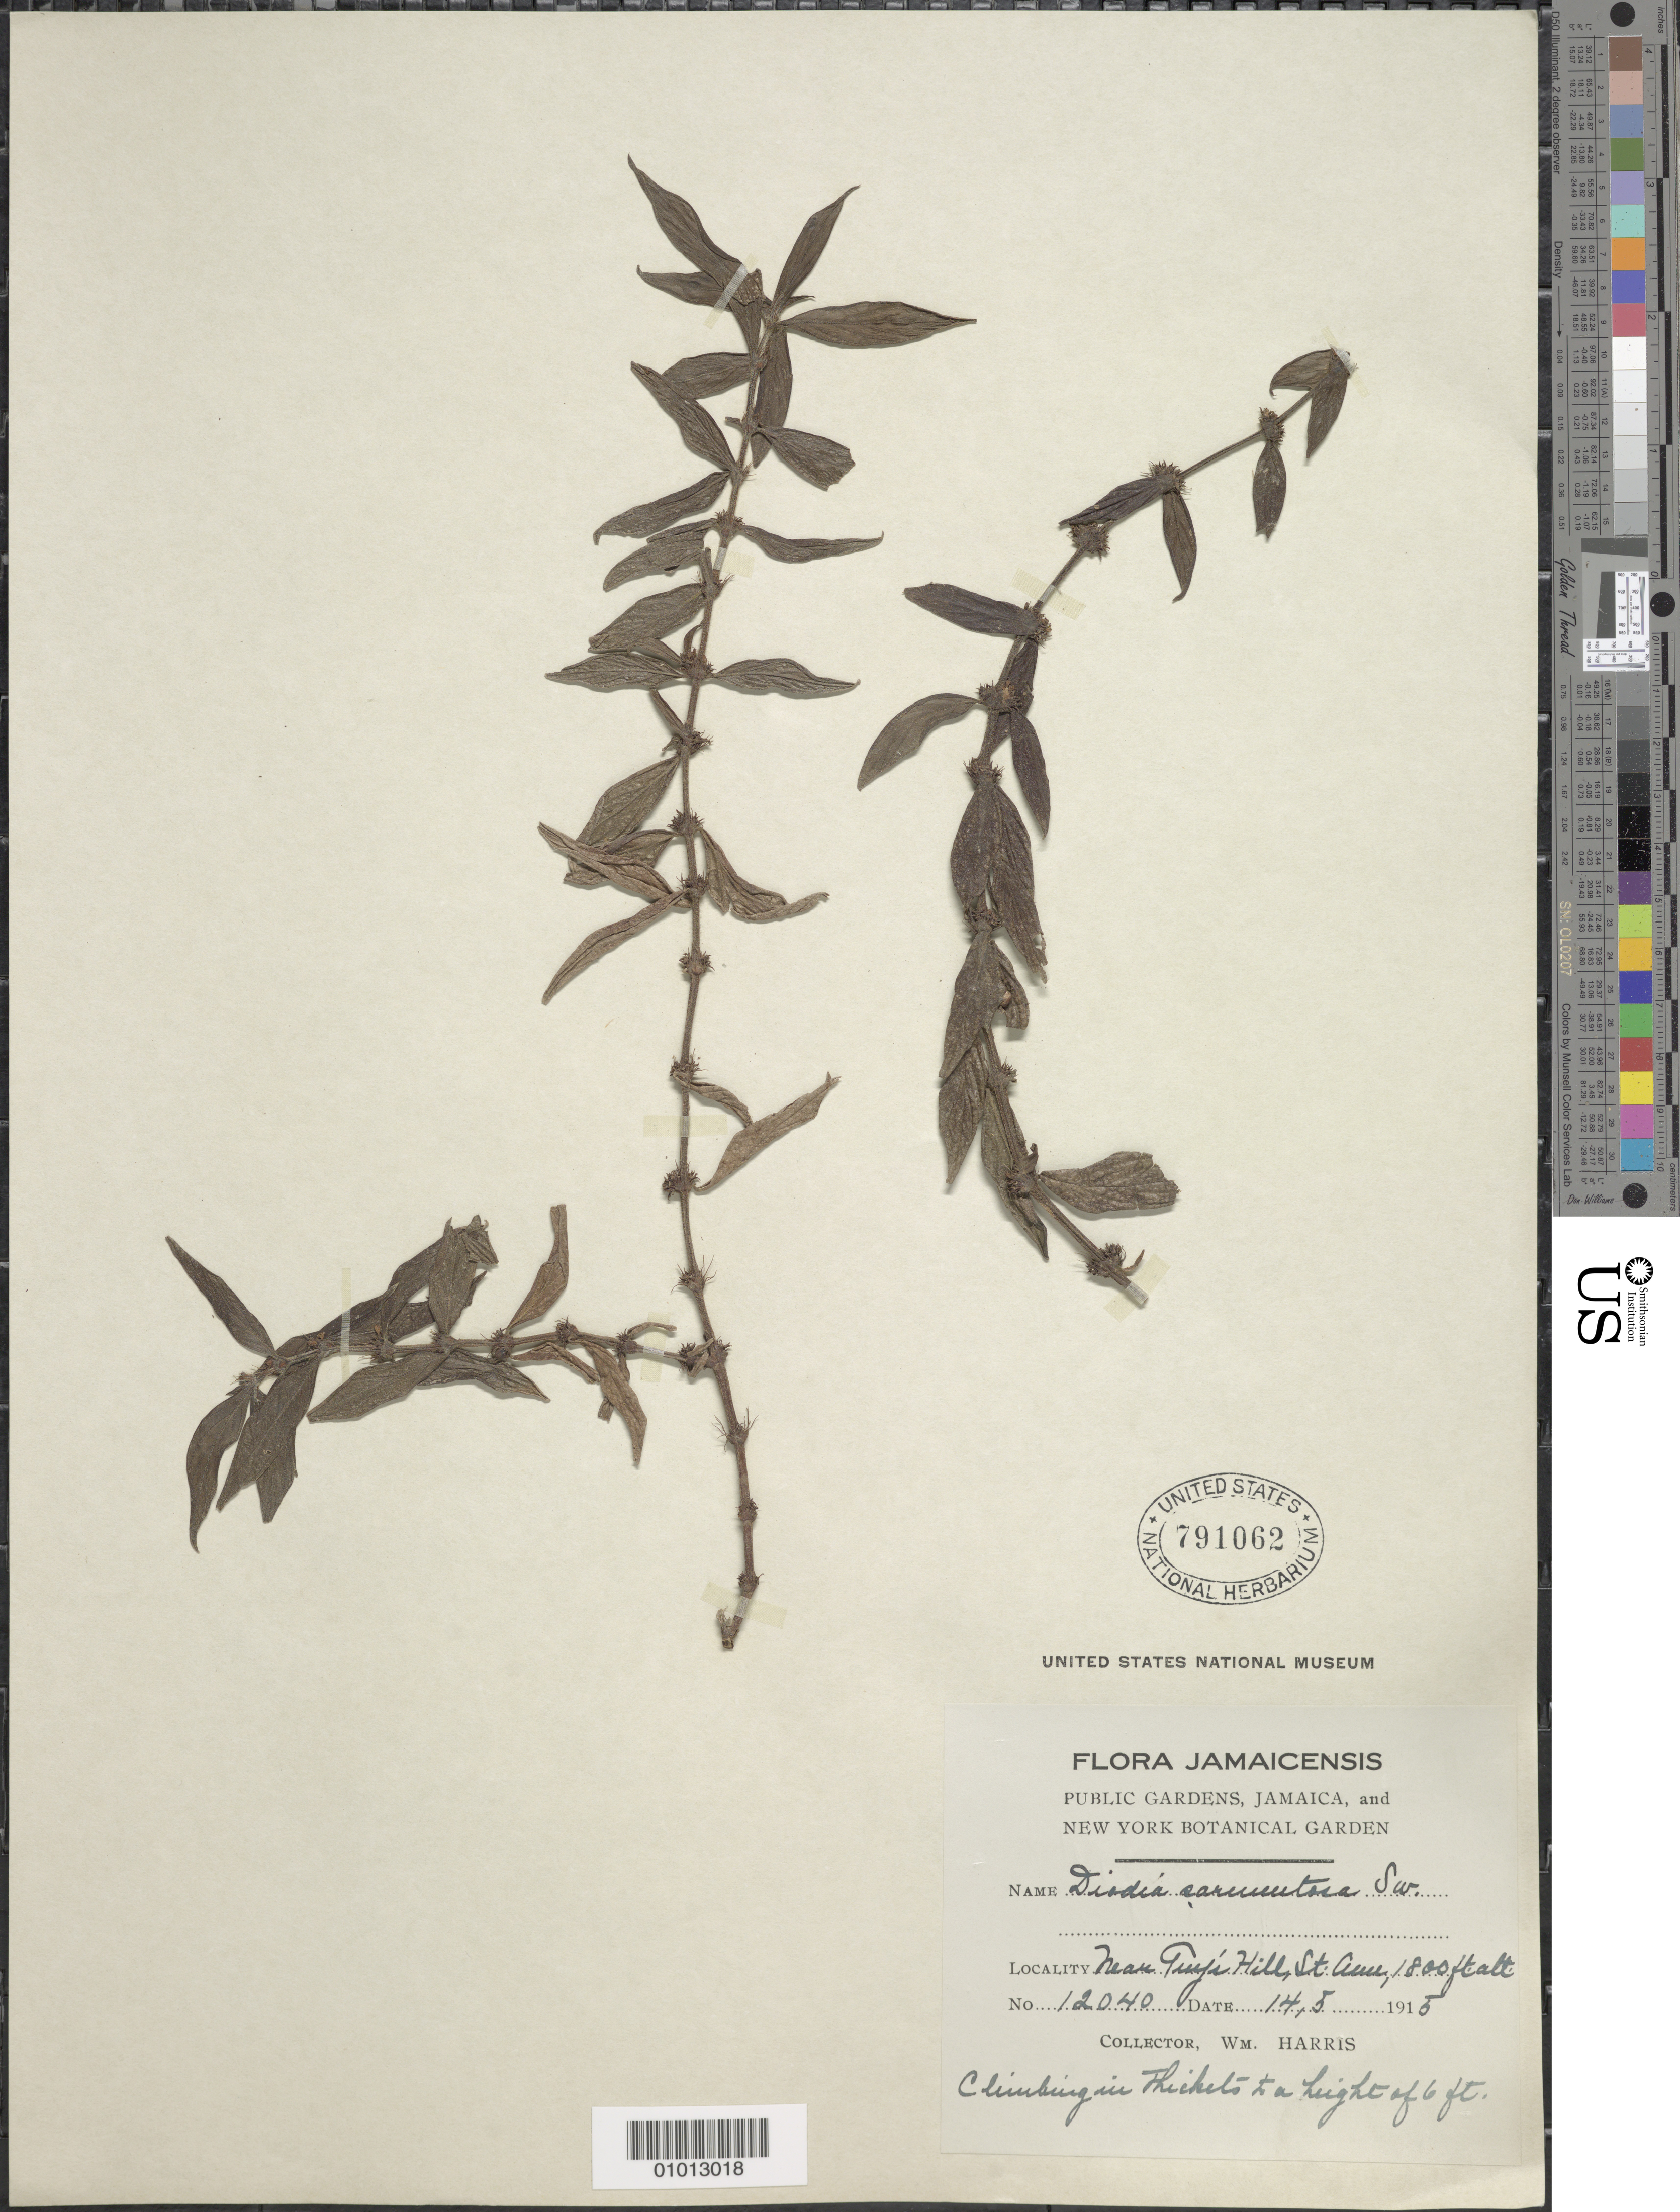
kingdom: Plantae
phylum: Tracheophyta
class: Magnoliopsida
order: Gentianales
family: Rubiaceae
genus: Diodia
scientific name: Diodia sarmentosa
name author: Sw.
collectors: W. Harris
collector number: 12040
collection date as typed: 14 May 1915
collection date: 1915-05-14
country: Jamaica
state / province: Saint Ann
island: Jamaica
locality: Near Tuej's [?] Hill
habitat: In thickets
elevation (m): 549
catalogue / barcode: US 791062